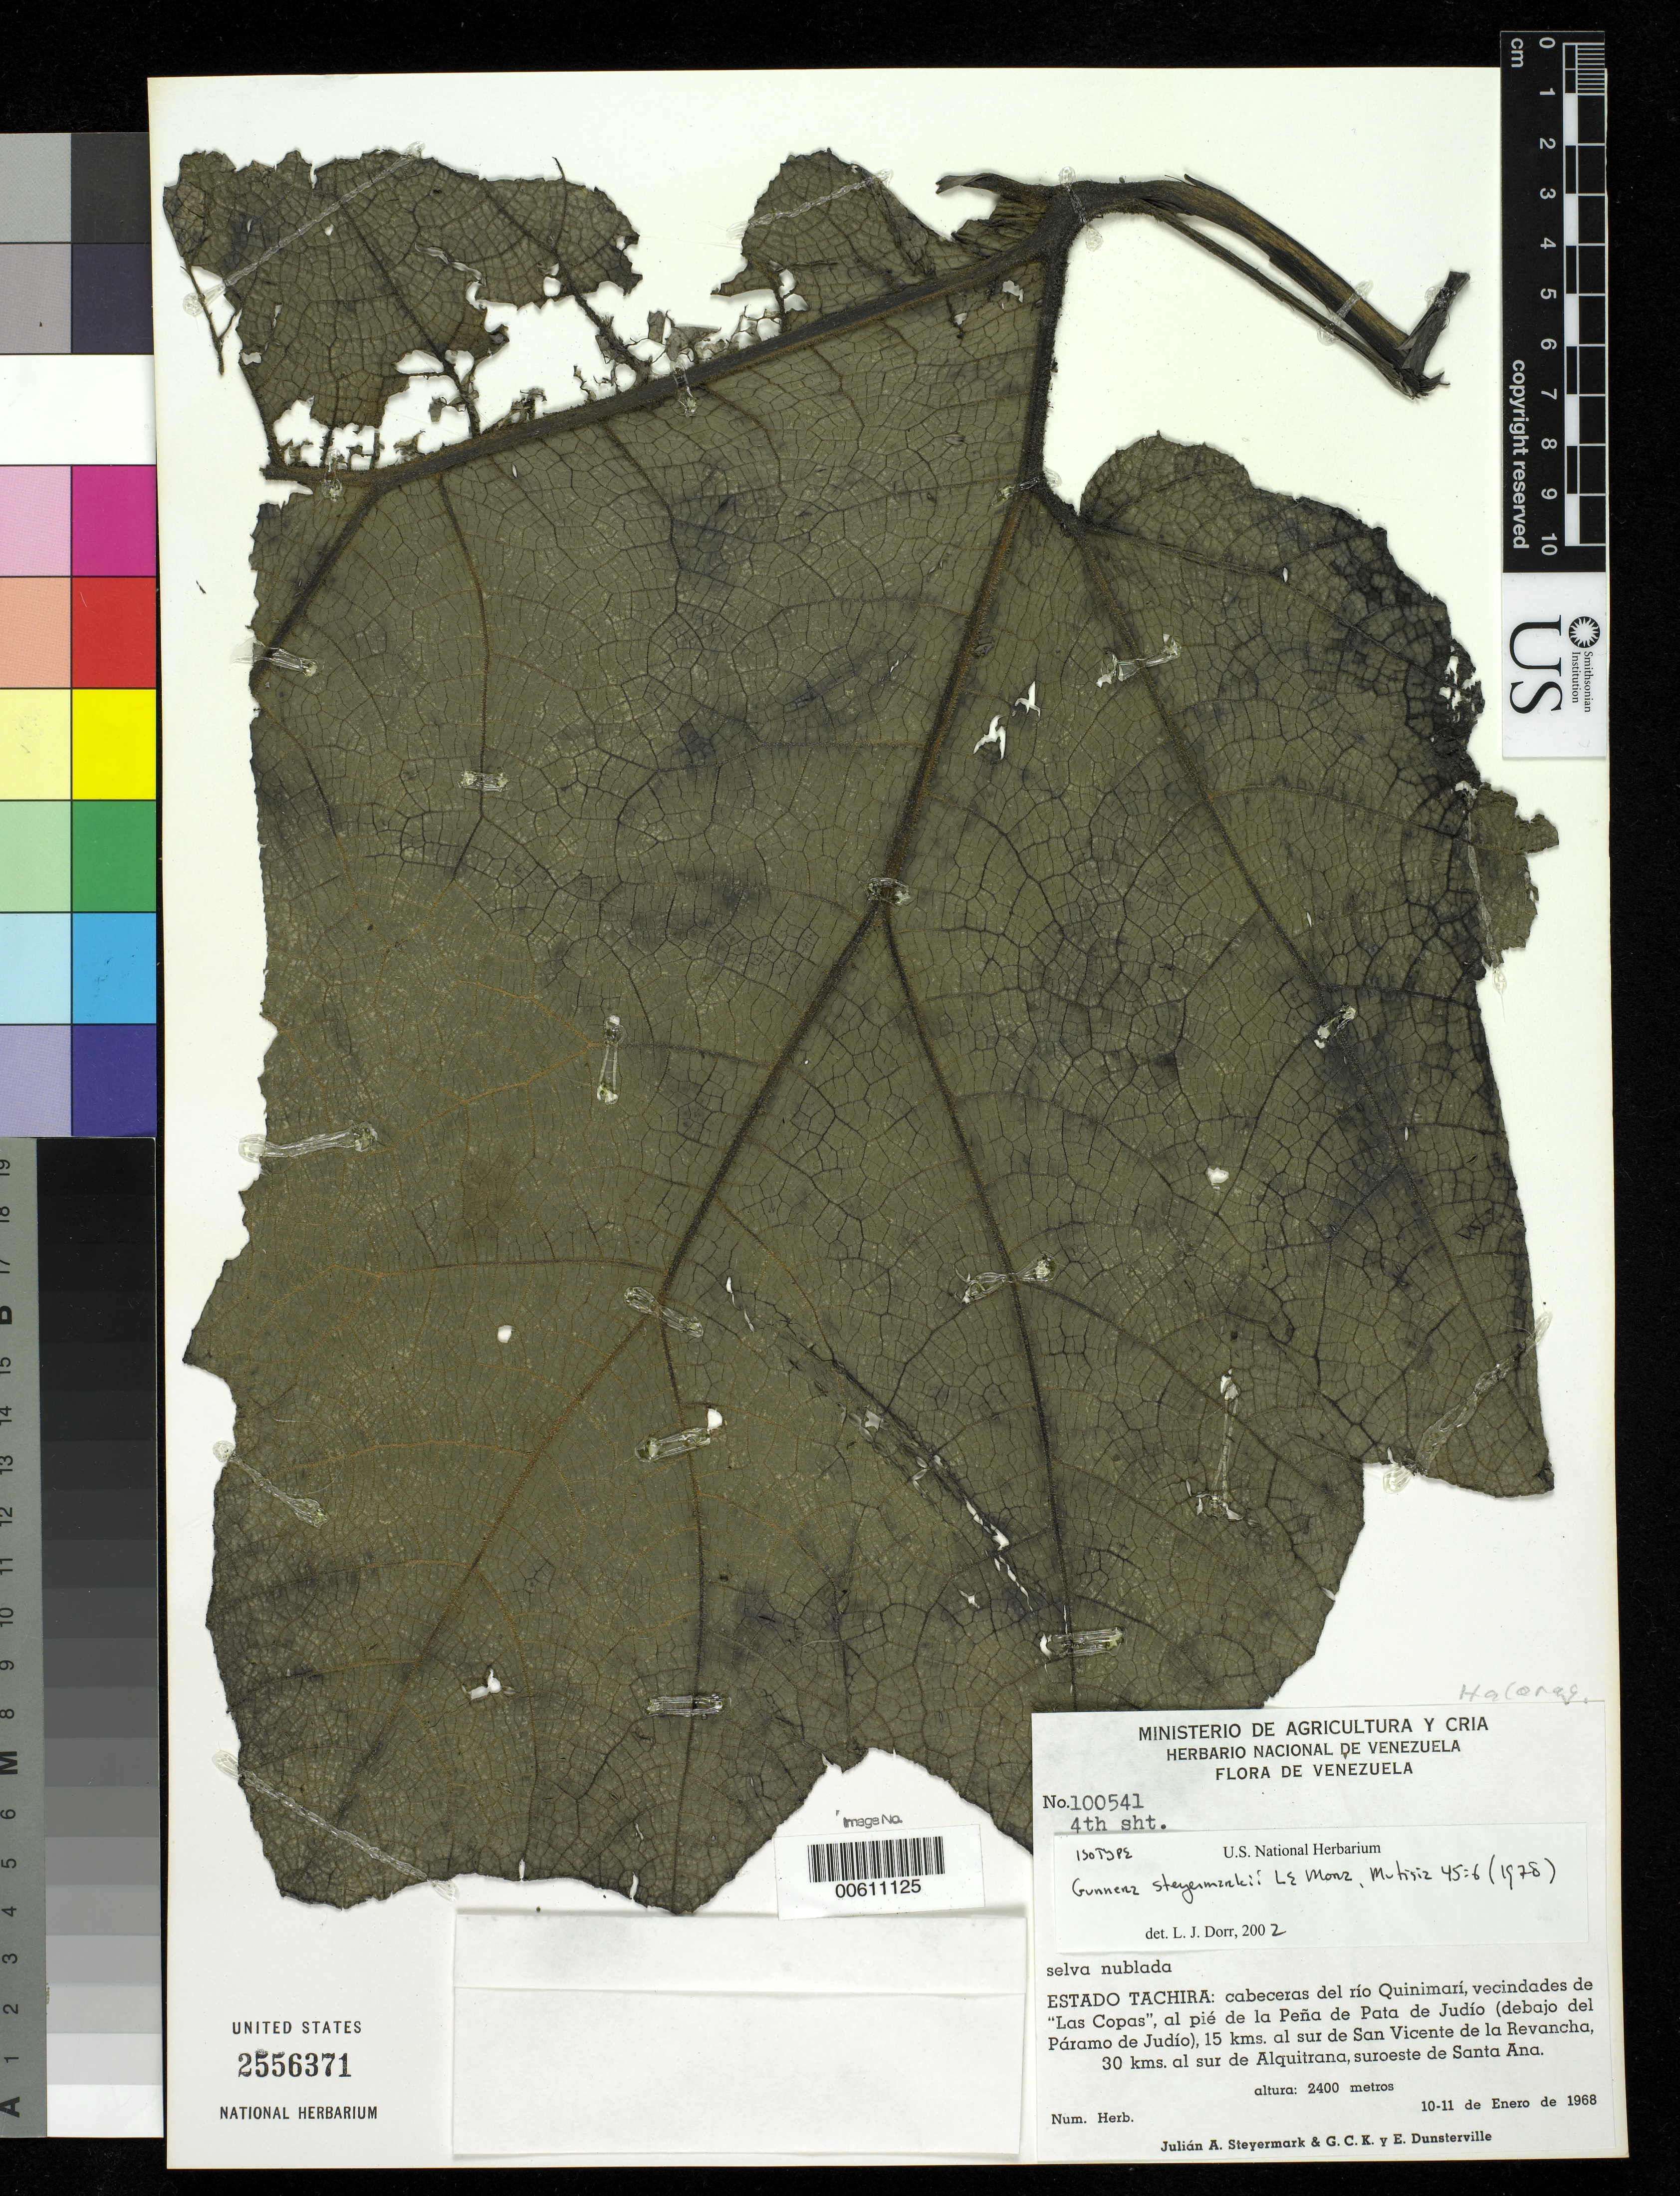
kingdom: Plantae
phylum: Tracheophyta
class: Magnoliopsida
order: Gunnerales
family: Gunneraceae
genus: Gunnera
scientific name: Gunnera steyermarkii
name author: L.E. Mora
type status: Isotype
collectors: J. Steyermark & G. C. K. Dunsterville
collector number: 100541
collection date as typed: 10 Jan 1968 to 11 Jan 1968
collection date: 1968-01-10/1968-01-11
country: Venezuela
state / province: Tachira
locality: Cabeceras del rio Quinimarí, vecindades de "Las Capas", al pié de la Peña de Pata de Judío (debajo del Páramo de Judío), 15 kms. al sur de San Vicente de la Revancha, 30 kms. Al sur de Alquitrana.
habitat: Along stream.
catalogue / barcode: US 2556371